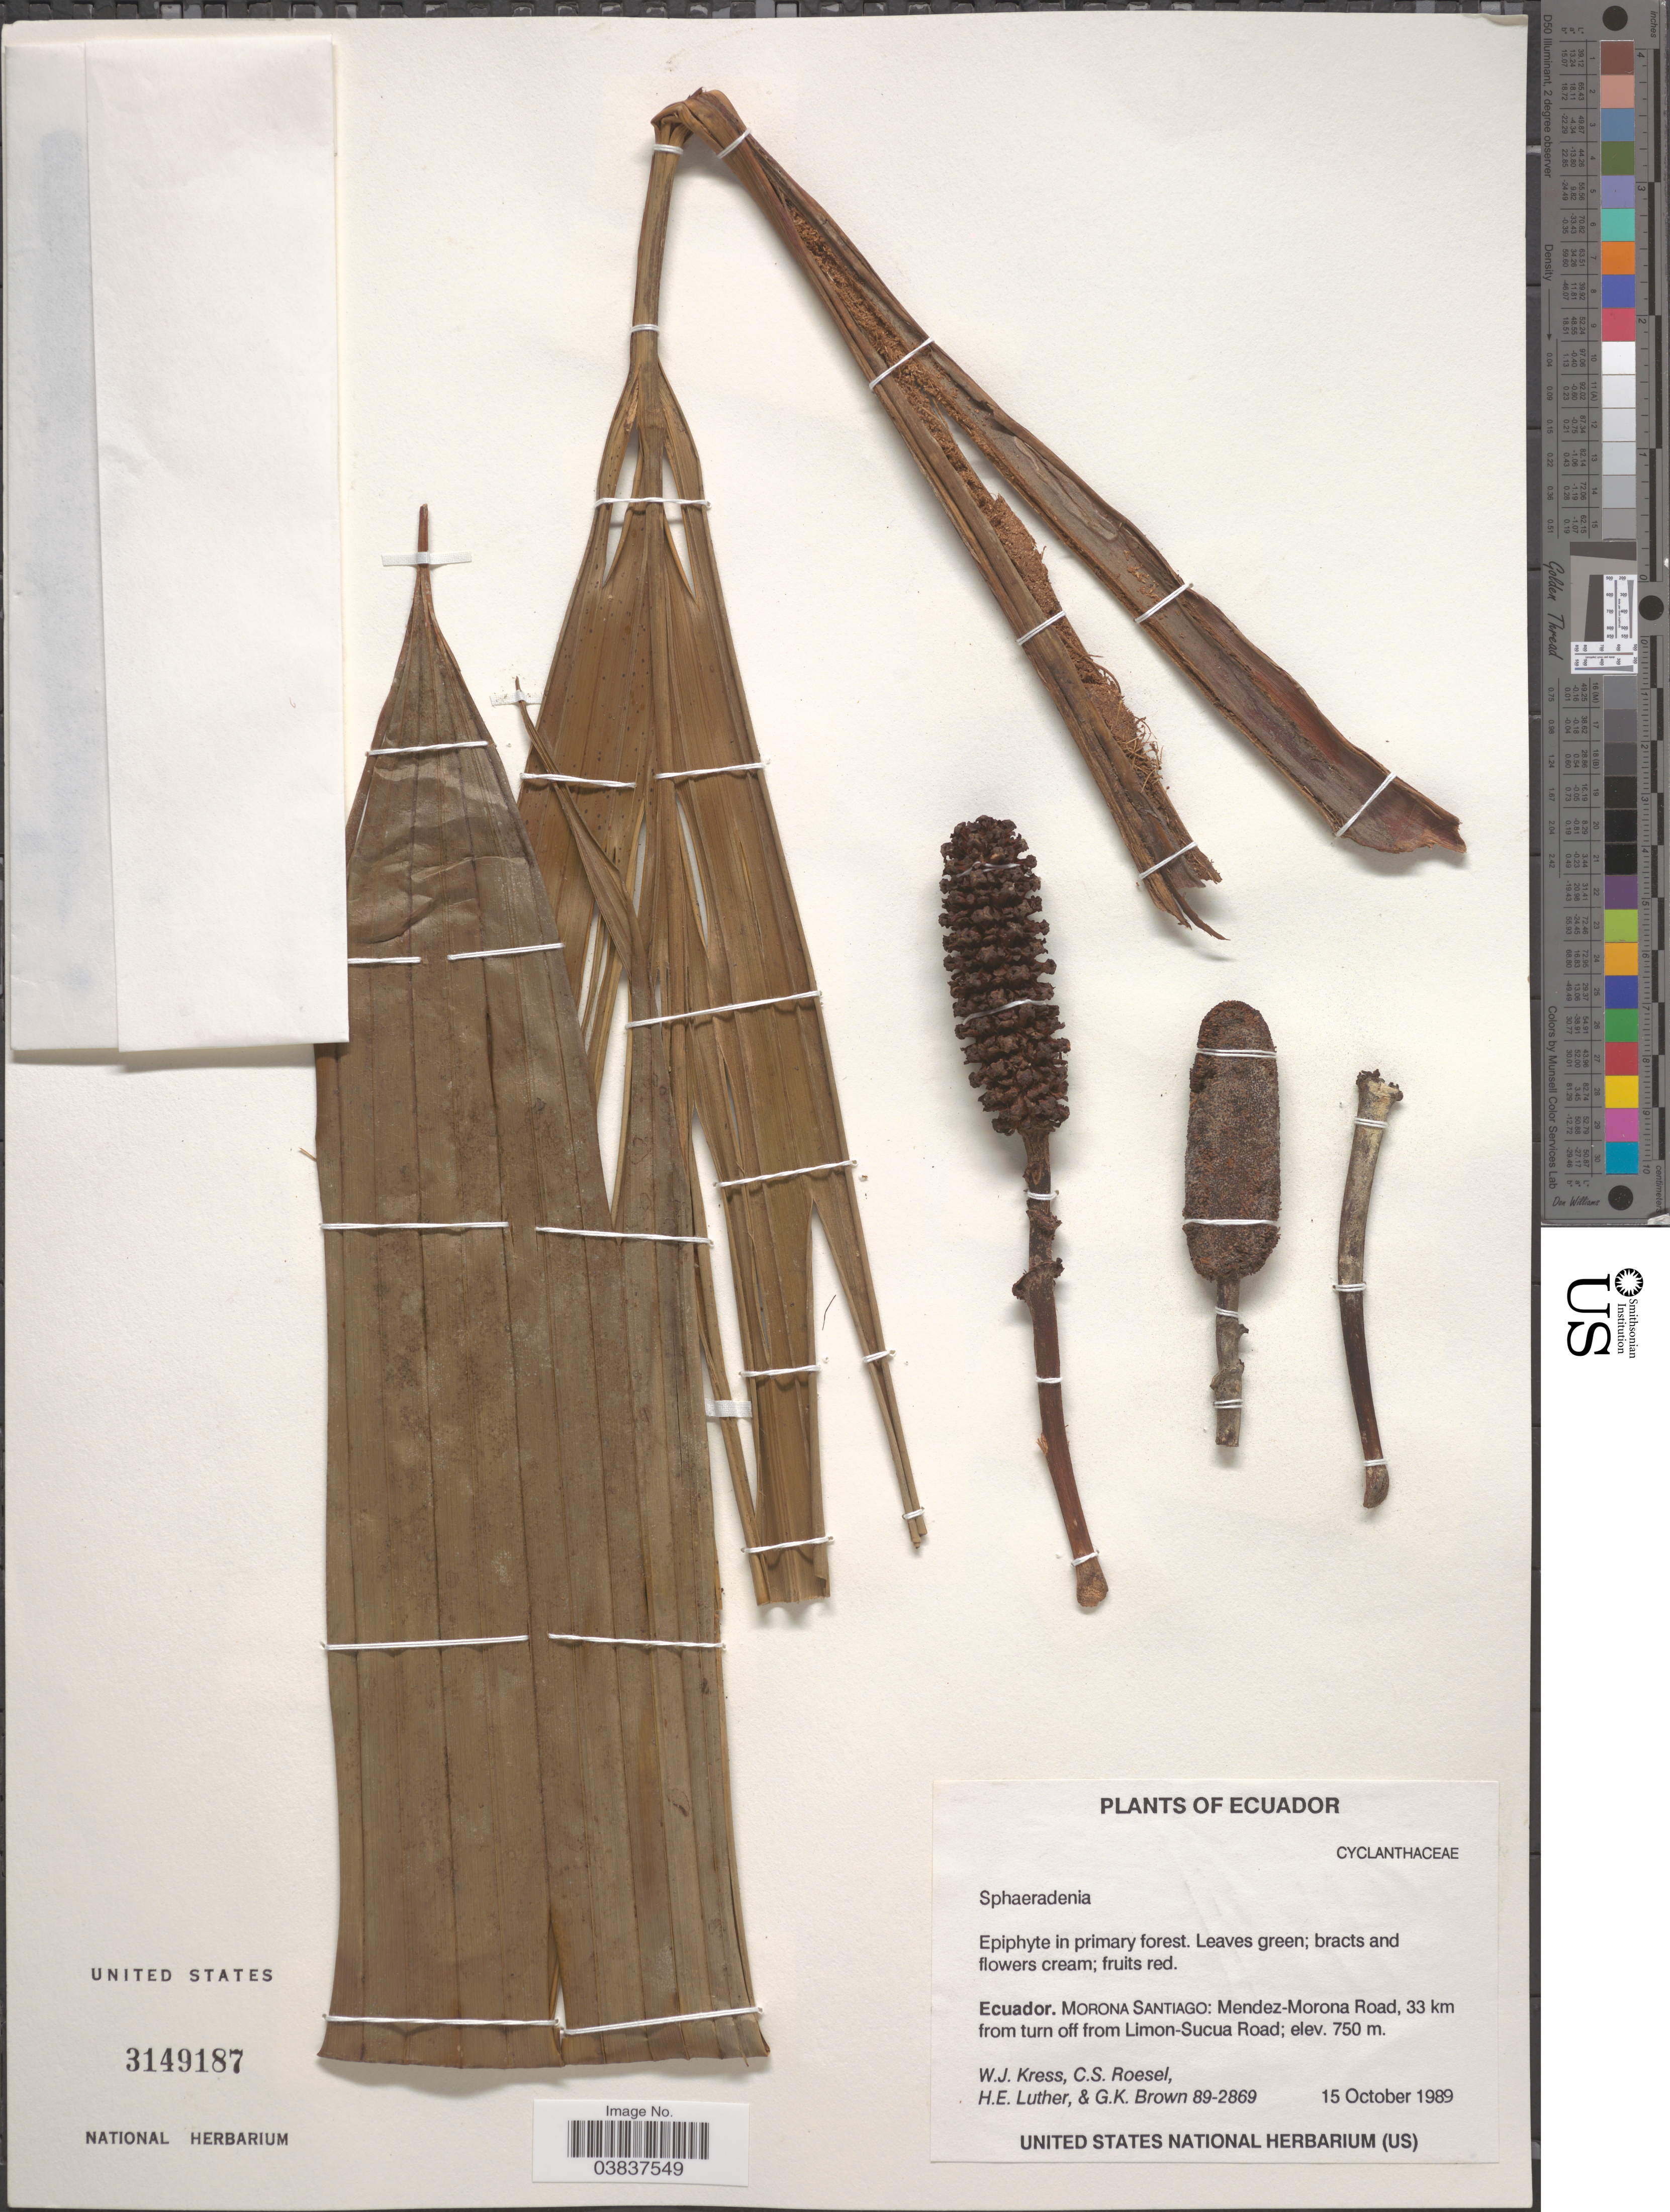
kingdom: Plantae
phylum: Tracheophyta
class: Liliopsida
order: Pandanales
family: Cyclanthaceae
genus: Sphaeradenia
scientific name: Sphaeradenia sp.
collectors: W. J. Kress, C. S. Roesel, Hans E. Luther & G. K. Brown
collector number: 89-2869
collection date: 1989-10-15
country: Ecuador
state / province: Morona-Santiago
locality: Mendez-Morona Road, 33 km from turn off Limon-Sucua Road.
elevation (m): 750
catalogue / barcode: US 3149187